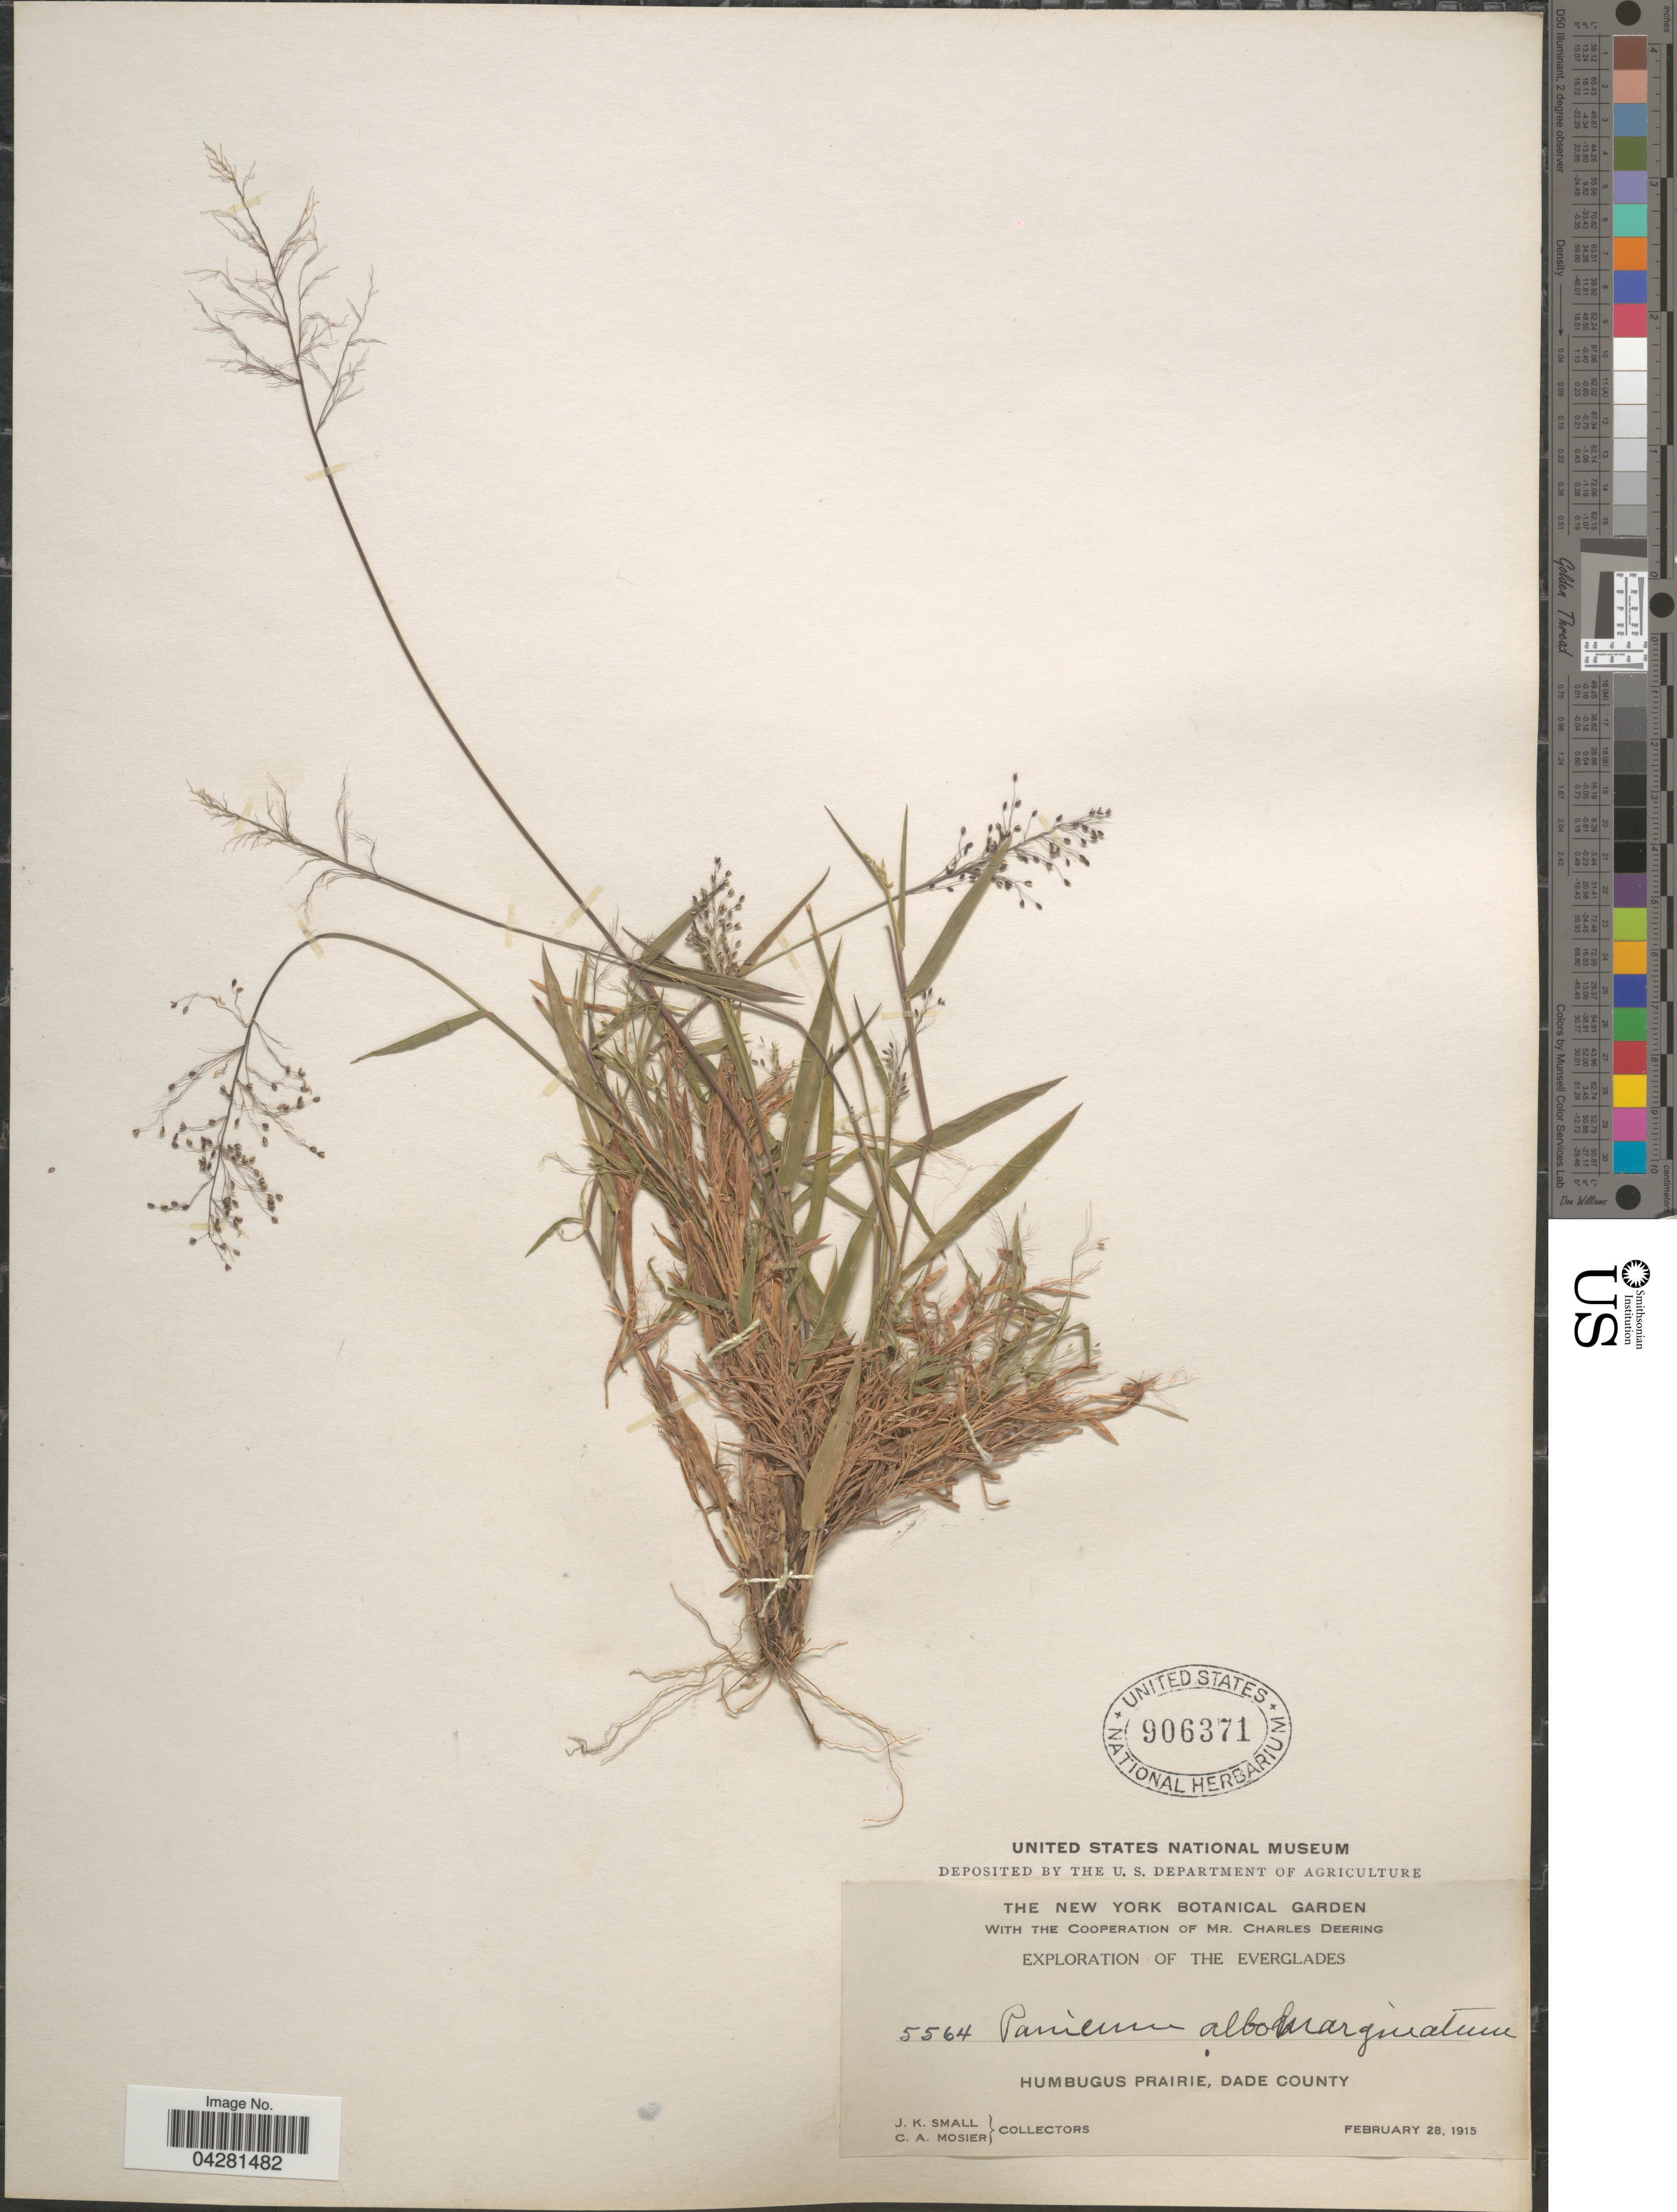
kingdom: Plantae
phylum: Tracheophyta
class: Liliopsida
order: Poales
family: Poaceae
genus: Dichanthelium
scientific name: Dichanthelium dichotomum var. unciphyllum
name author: (Trin.) Davidse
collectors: J. K. Small & C. A. Mosier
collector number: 5564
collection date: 1915-02-28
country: United States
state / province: Florida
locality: Exploration of the Everglades. Humbugus Prairie, Dade County.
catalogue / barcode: US 906371